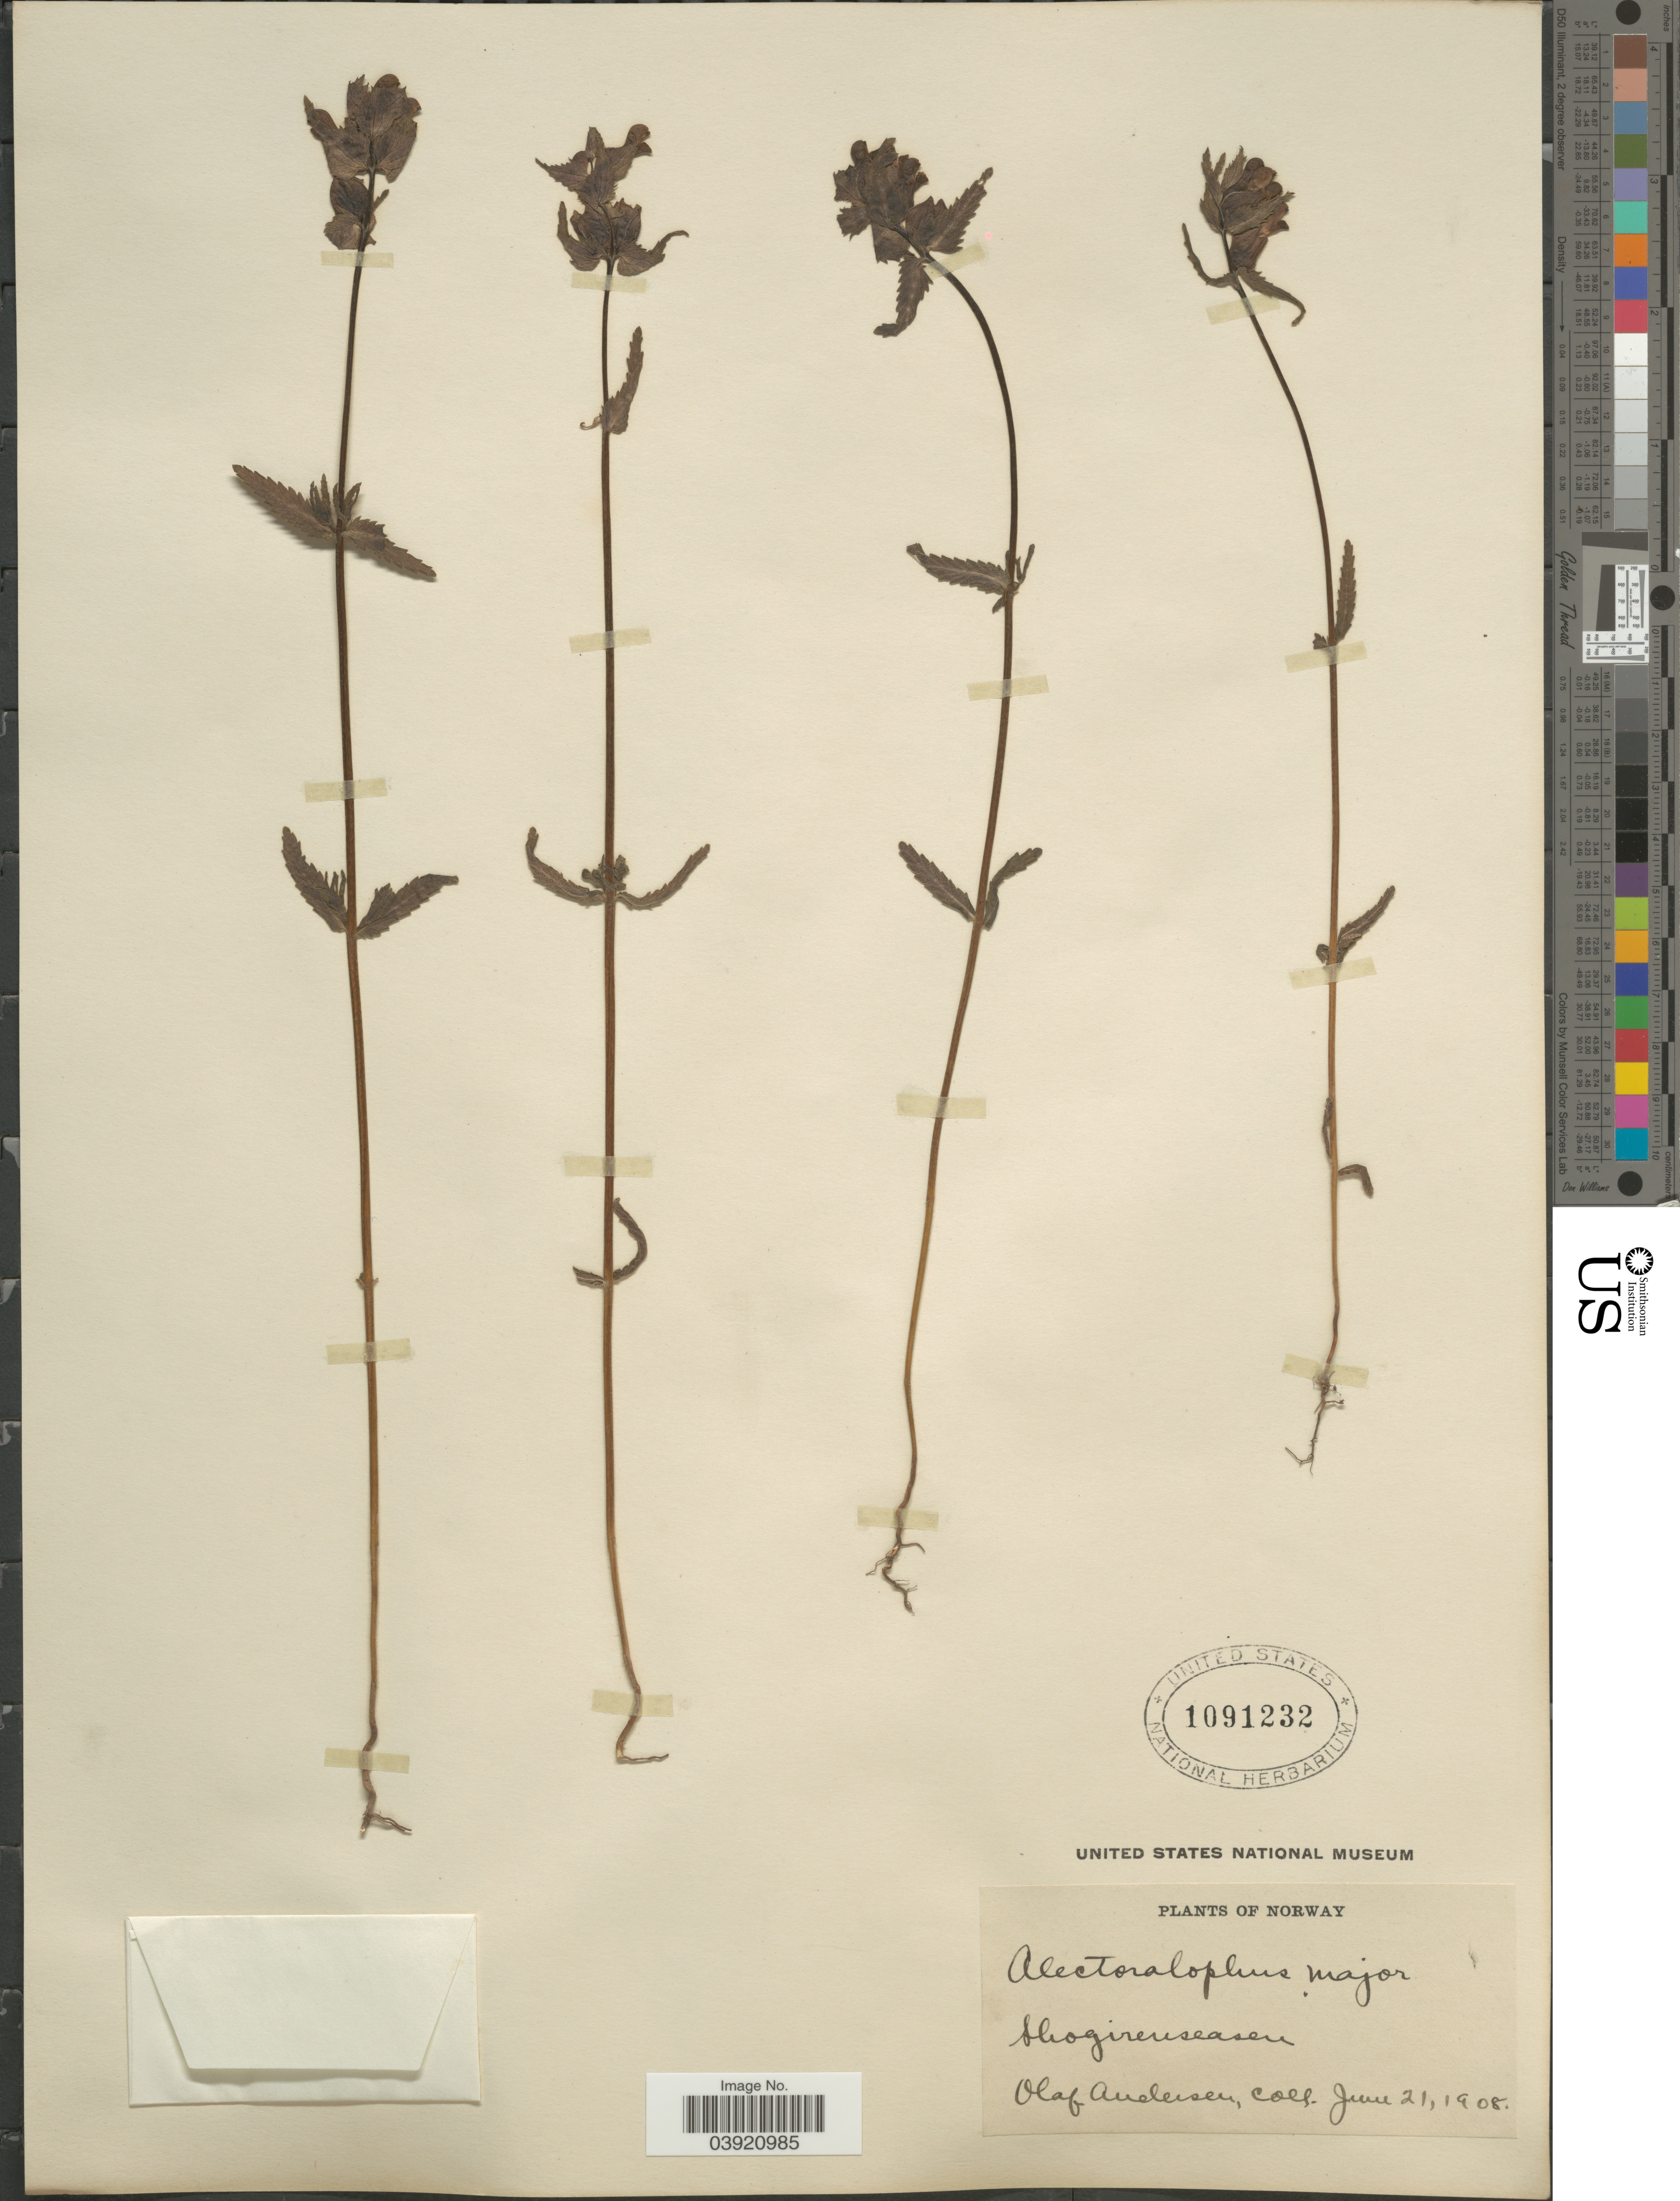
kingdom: Plantae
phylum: Tracheophyta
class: Magnoliopsida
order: Lamiales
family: Orobanchaceae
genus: Rhinanthus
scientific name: Rhinanthus major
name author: L.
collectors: O. Andersen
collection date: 1908-06-21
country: Norway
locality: Skogbråtsåsen.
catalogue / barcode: US 1091232